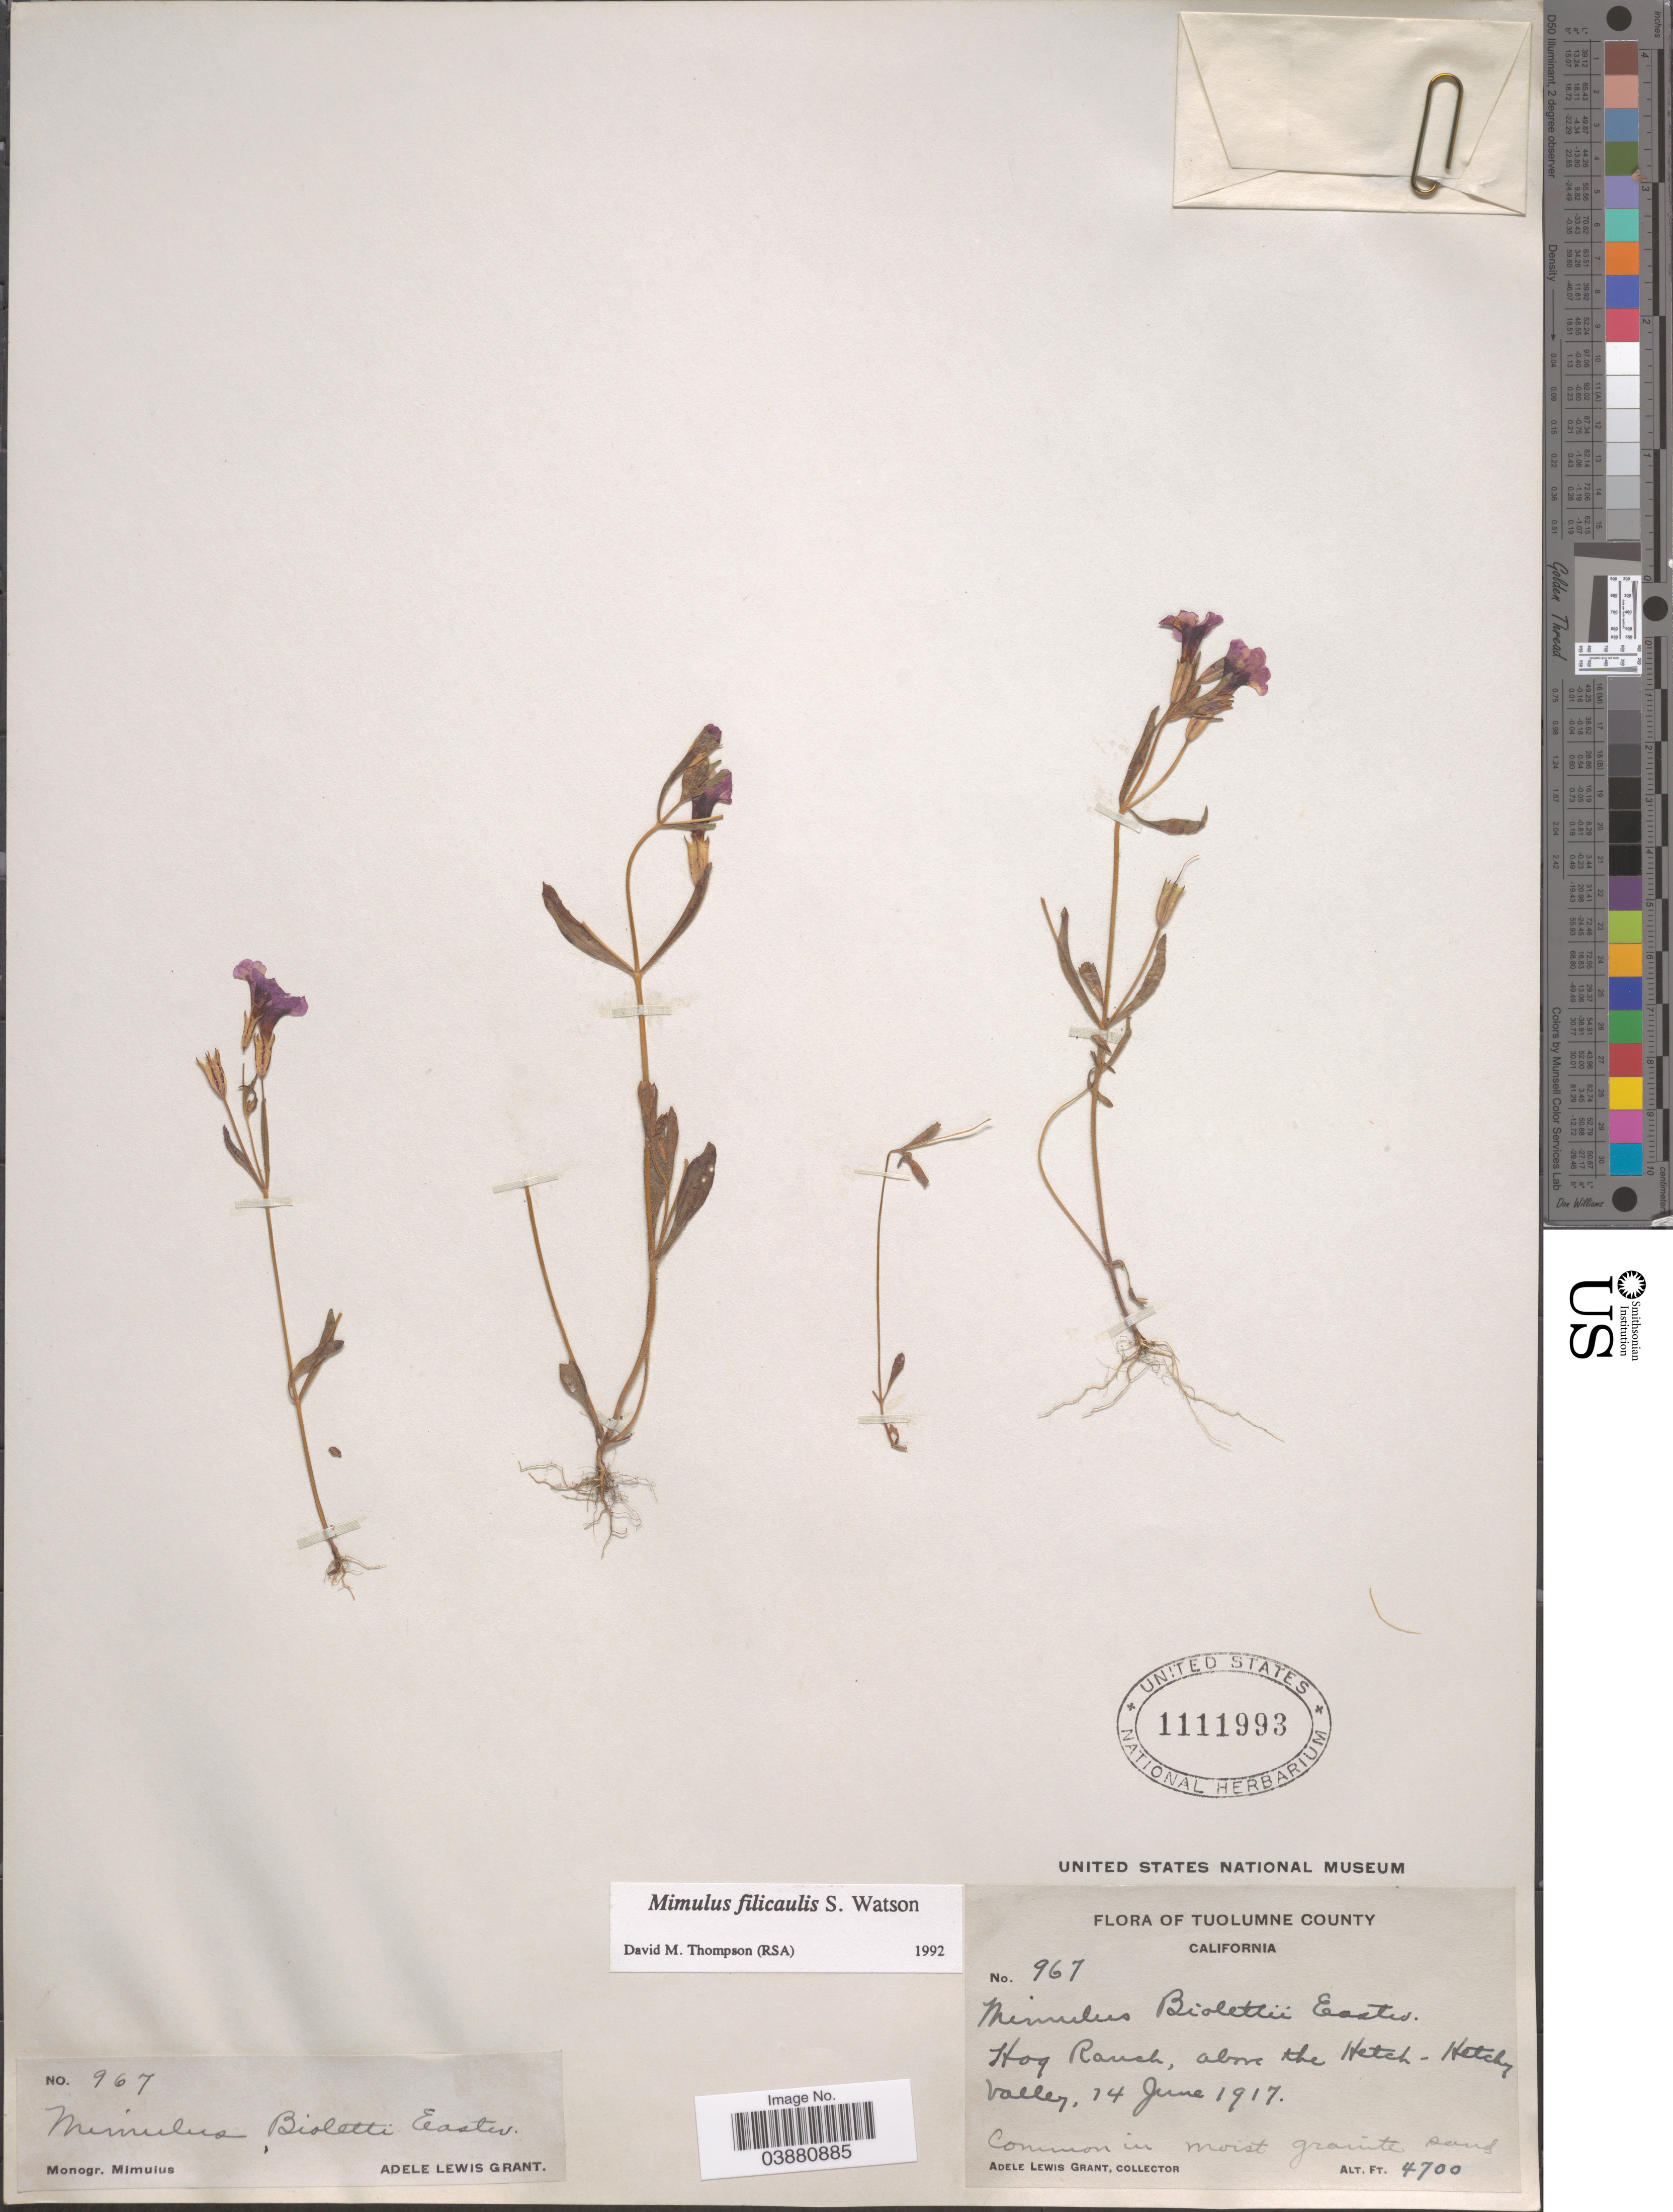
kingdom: Plantae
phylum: Tracheophyta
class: Magnoliopsida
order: Lamiales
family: Phrymaceae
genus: Mimulus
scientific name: Mimulus filicaulis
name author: S. Watson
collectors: A. L. Grant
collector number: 967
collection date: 1917-06-14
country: United States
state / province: California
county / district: Tuolumne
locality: Tuolumne County. Hog Ranch, above the Hetch-Hetchy Valley.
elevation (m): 1433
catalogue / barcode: US 1111993